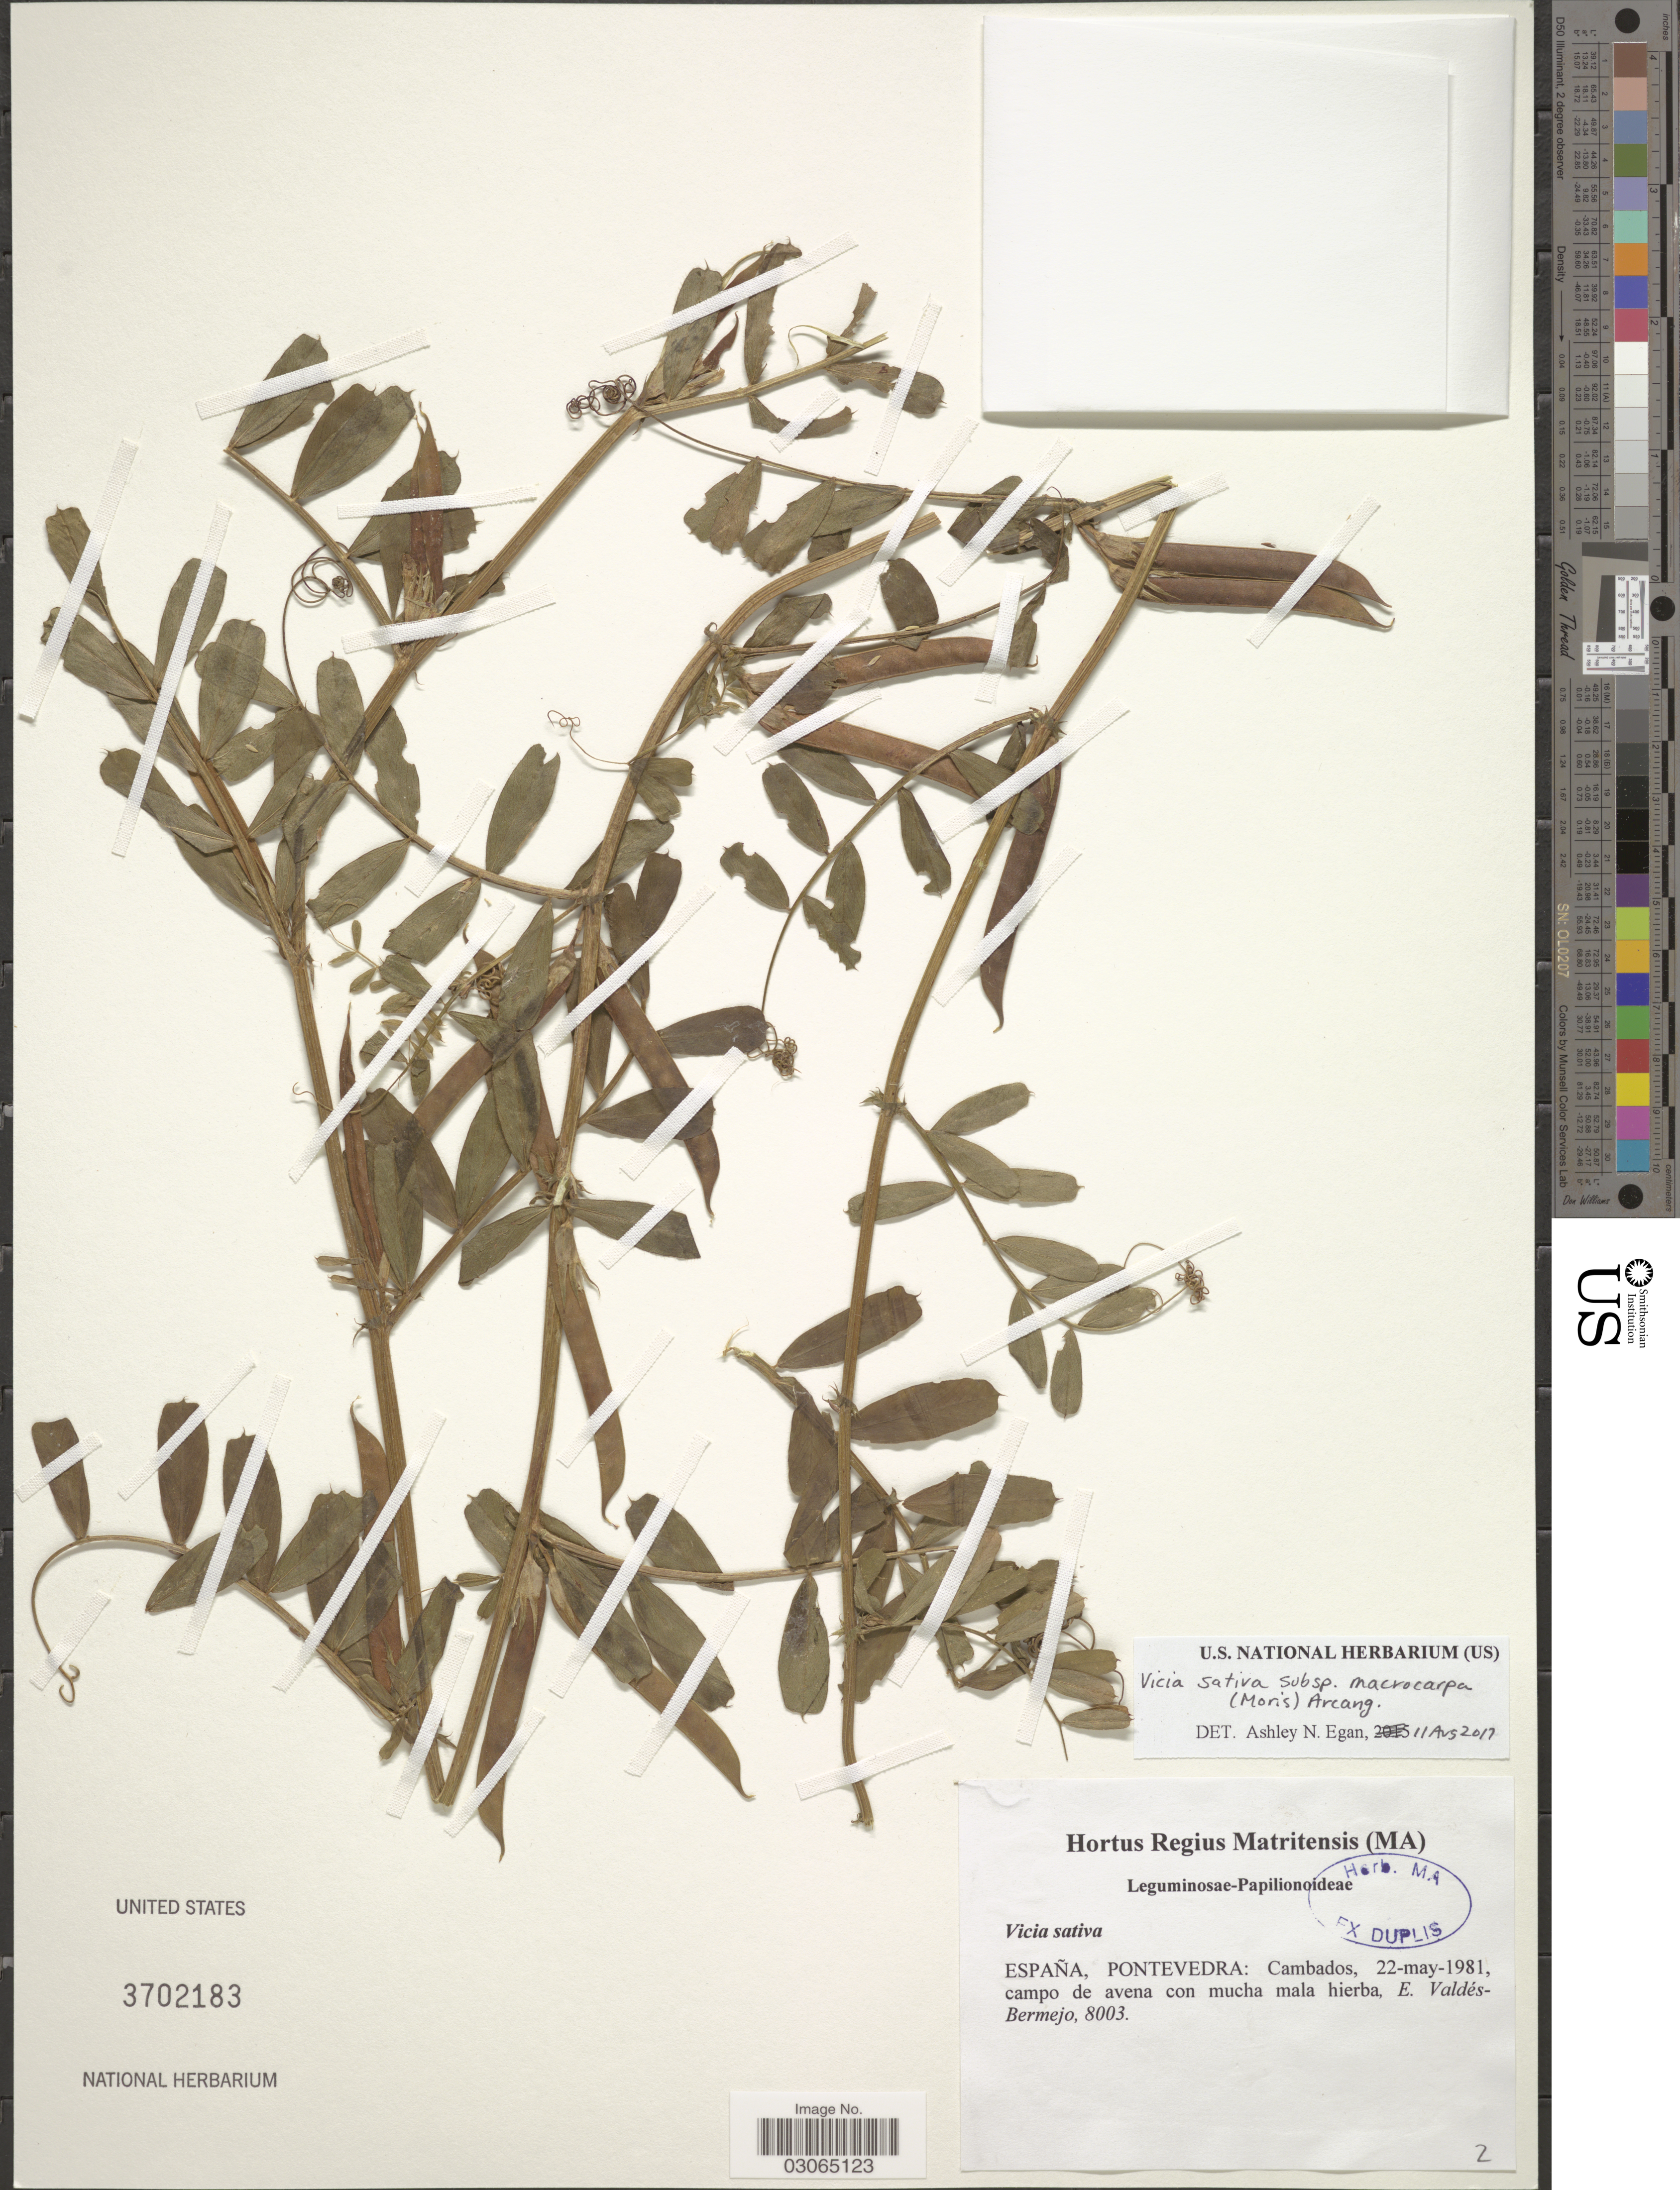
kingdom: Plantae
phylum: Tracheophyta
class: Magnoliopsida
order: Fabales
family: Fabaceae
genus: Vicia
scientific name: Vicia sativa subsp. macrocarpa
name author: (Moris) Arcang.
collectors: E. Valdes Bermejo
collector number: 8003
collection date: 1981-05-22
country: Spain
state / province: Galicia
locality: España, Pontevedra: Cambados.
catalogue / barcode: US 3702183